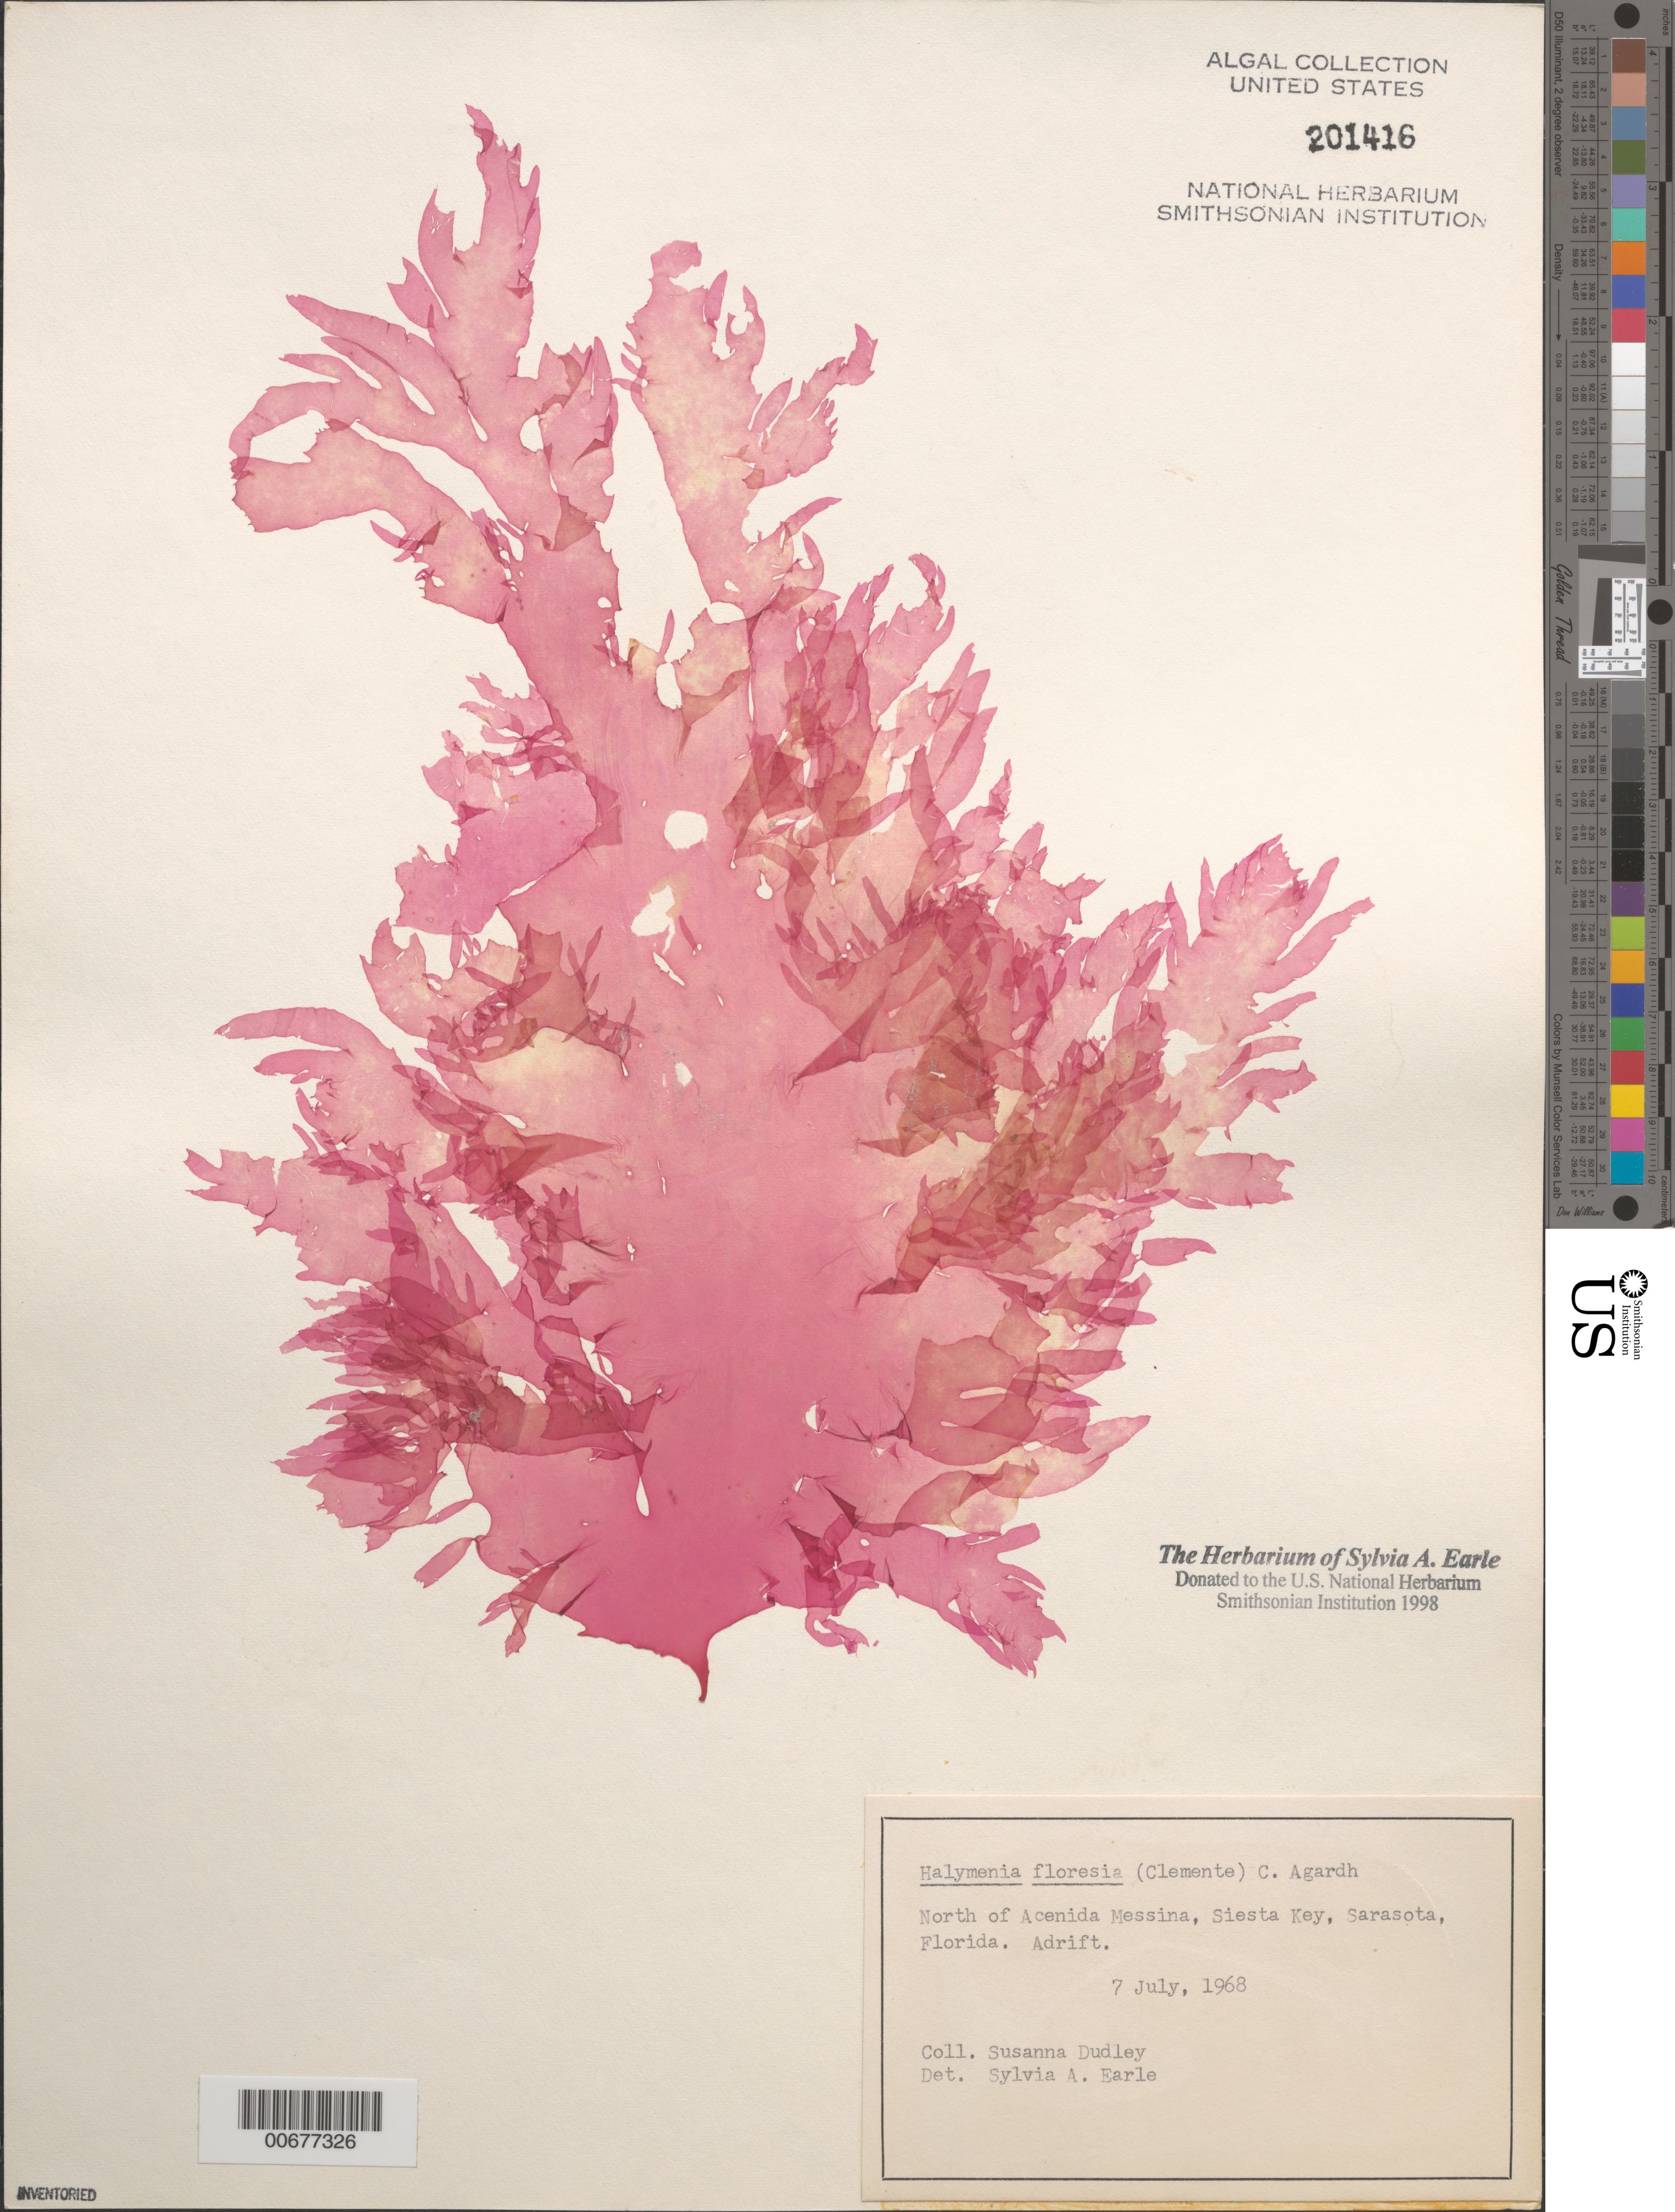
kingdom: Plantae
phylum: Rhodophyta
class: Florideophyceae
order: Halymeniales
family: Halymeniaceae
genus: Halymenia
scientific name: Halymenia floresii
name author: (Clemente) C. Agardh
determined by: Earle, S. A.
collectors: S. Dudley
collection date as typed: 07 Jul 1968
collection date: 1968-07-07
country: United States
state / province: Florida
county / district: Sarasota County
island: Siesta Key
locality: Sarasota, north of Acenida Messina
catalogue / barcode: US 201416